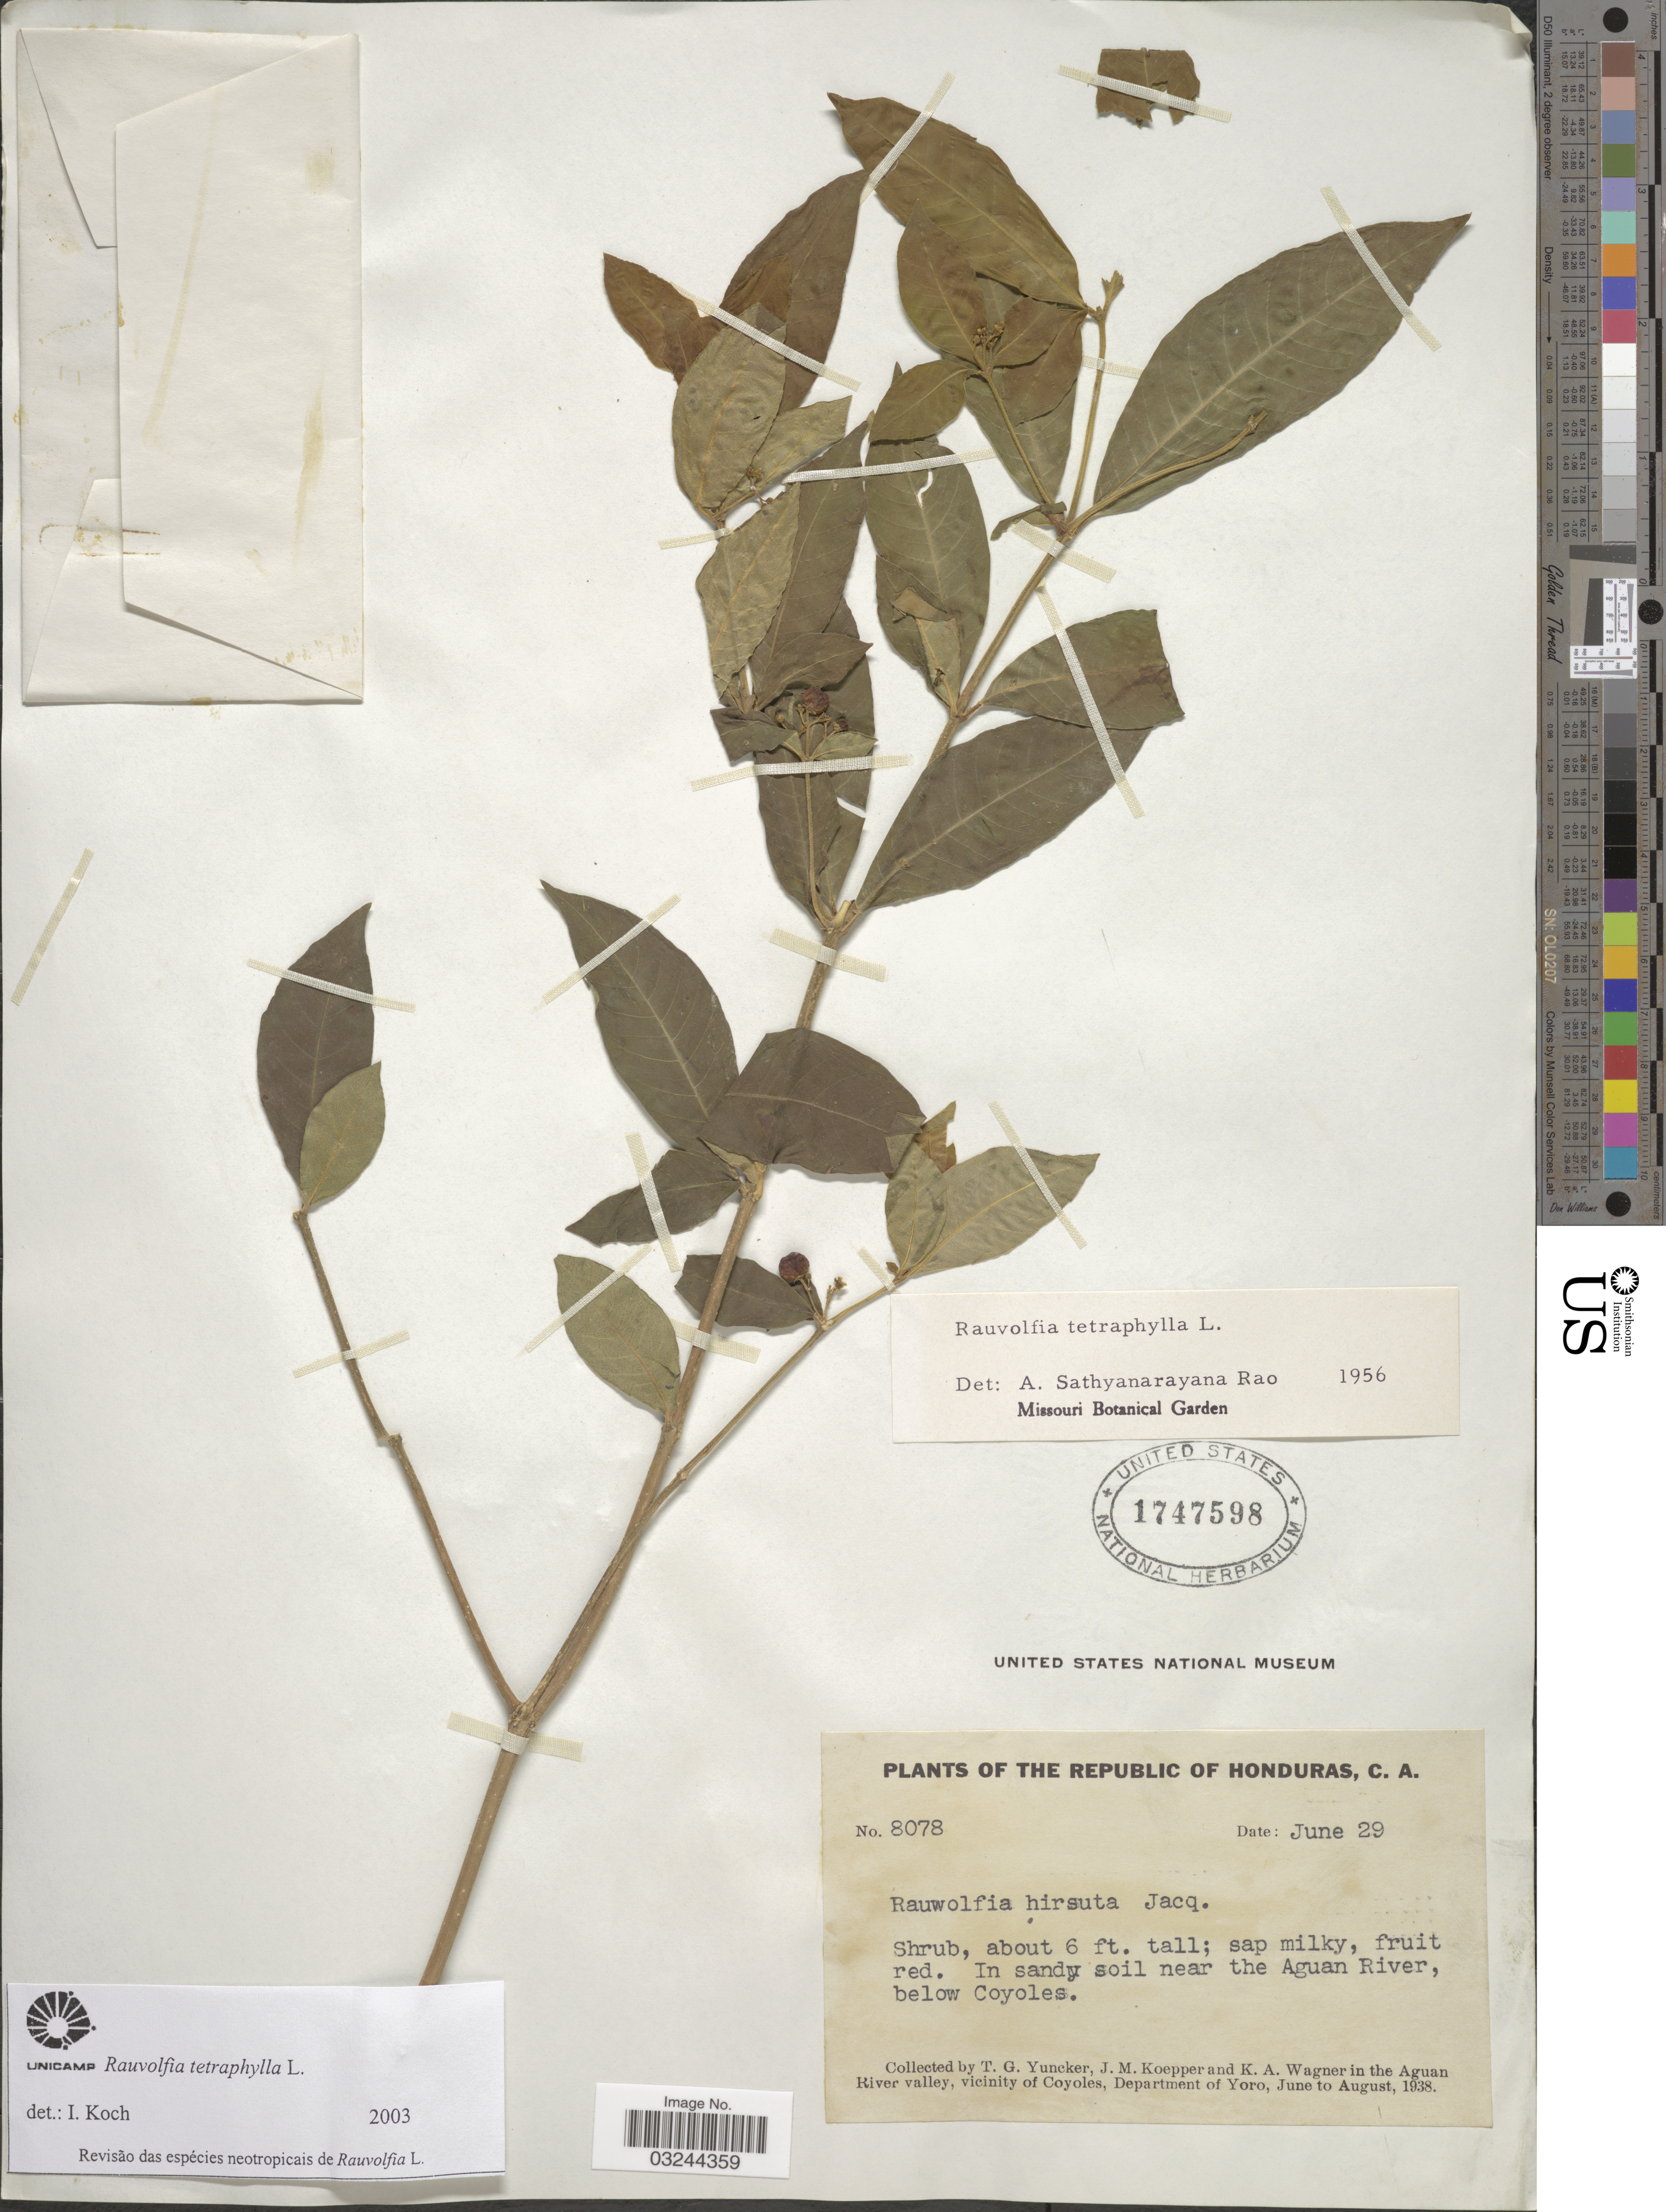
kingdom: Plantae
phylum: Tracheophyta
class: Magnoliopsida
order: Gentianales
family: Apocynaceae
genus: Rauvolfia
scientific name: Rauvolfia tetraphylla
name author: L.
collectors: T. G. Yuncker, J. M. Koepper & K. A. Wagner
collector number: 8078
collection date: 1938-06-29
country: Honduras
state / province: Yoro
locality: In sandy soil near the Aguan River, below Coyoles. In the Aguan River valley, vicinity of Coyoles, Department of Yoro.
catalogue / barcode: US 1747598